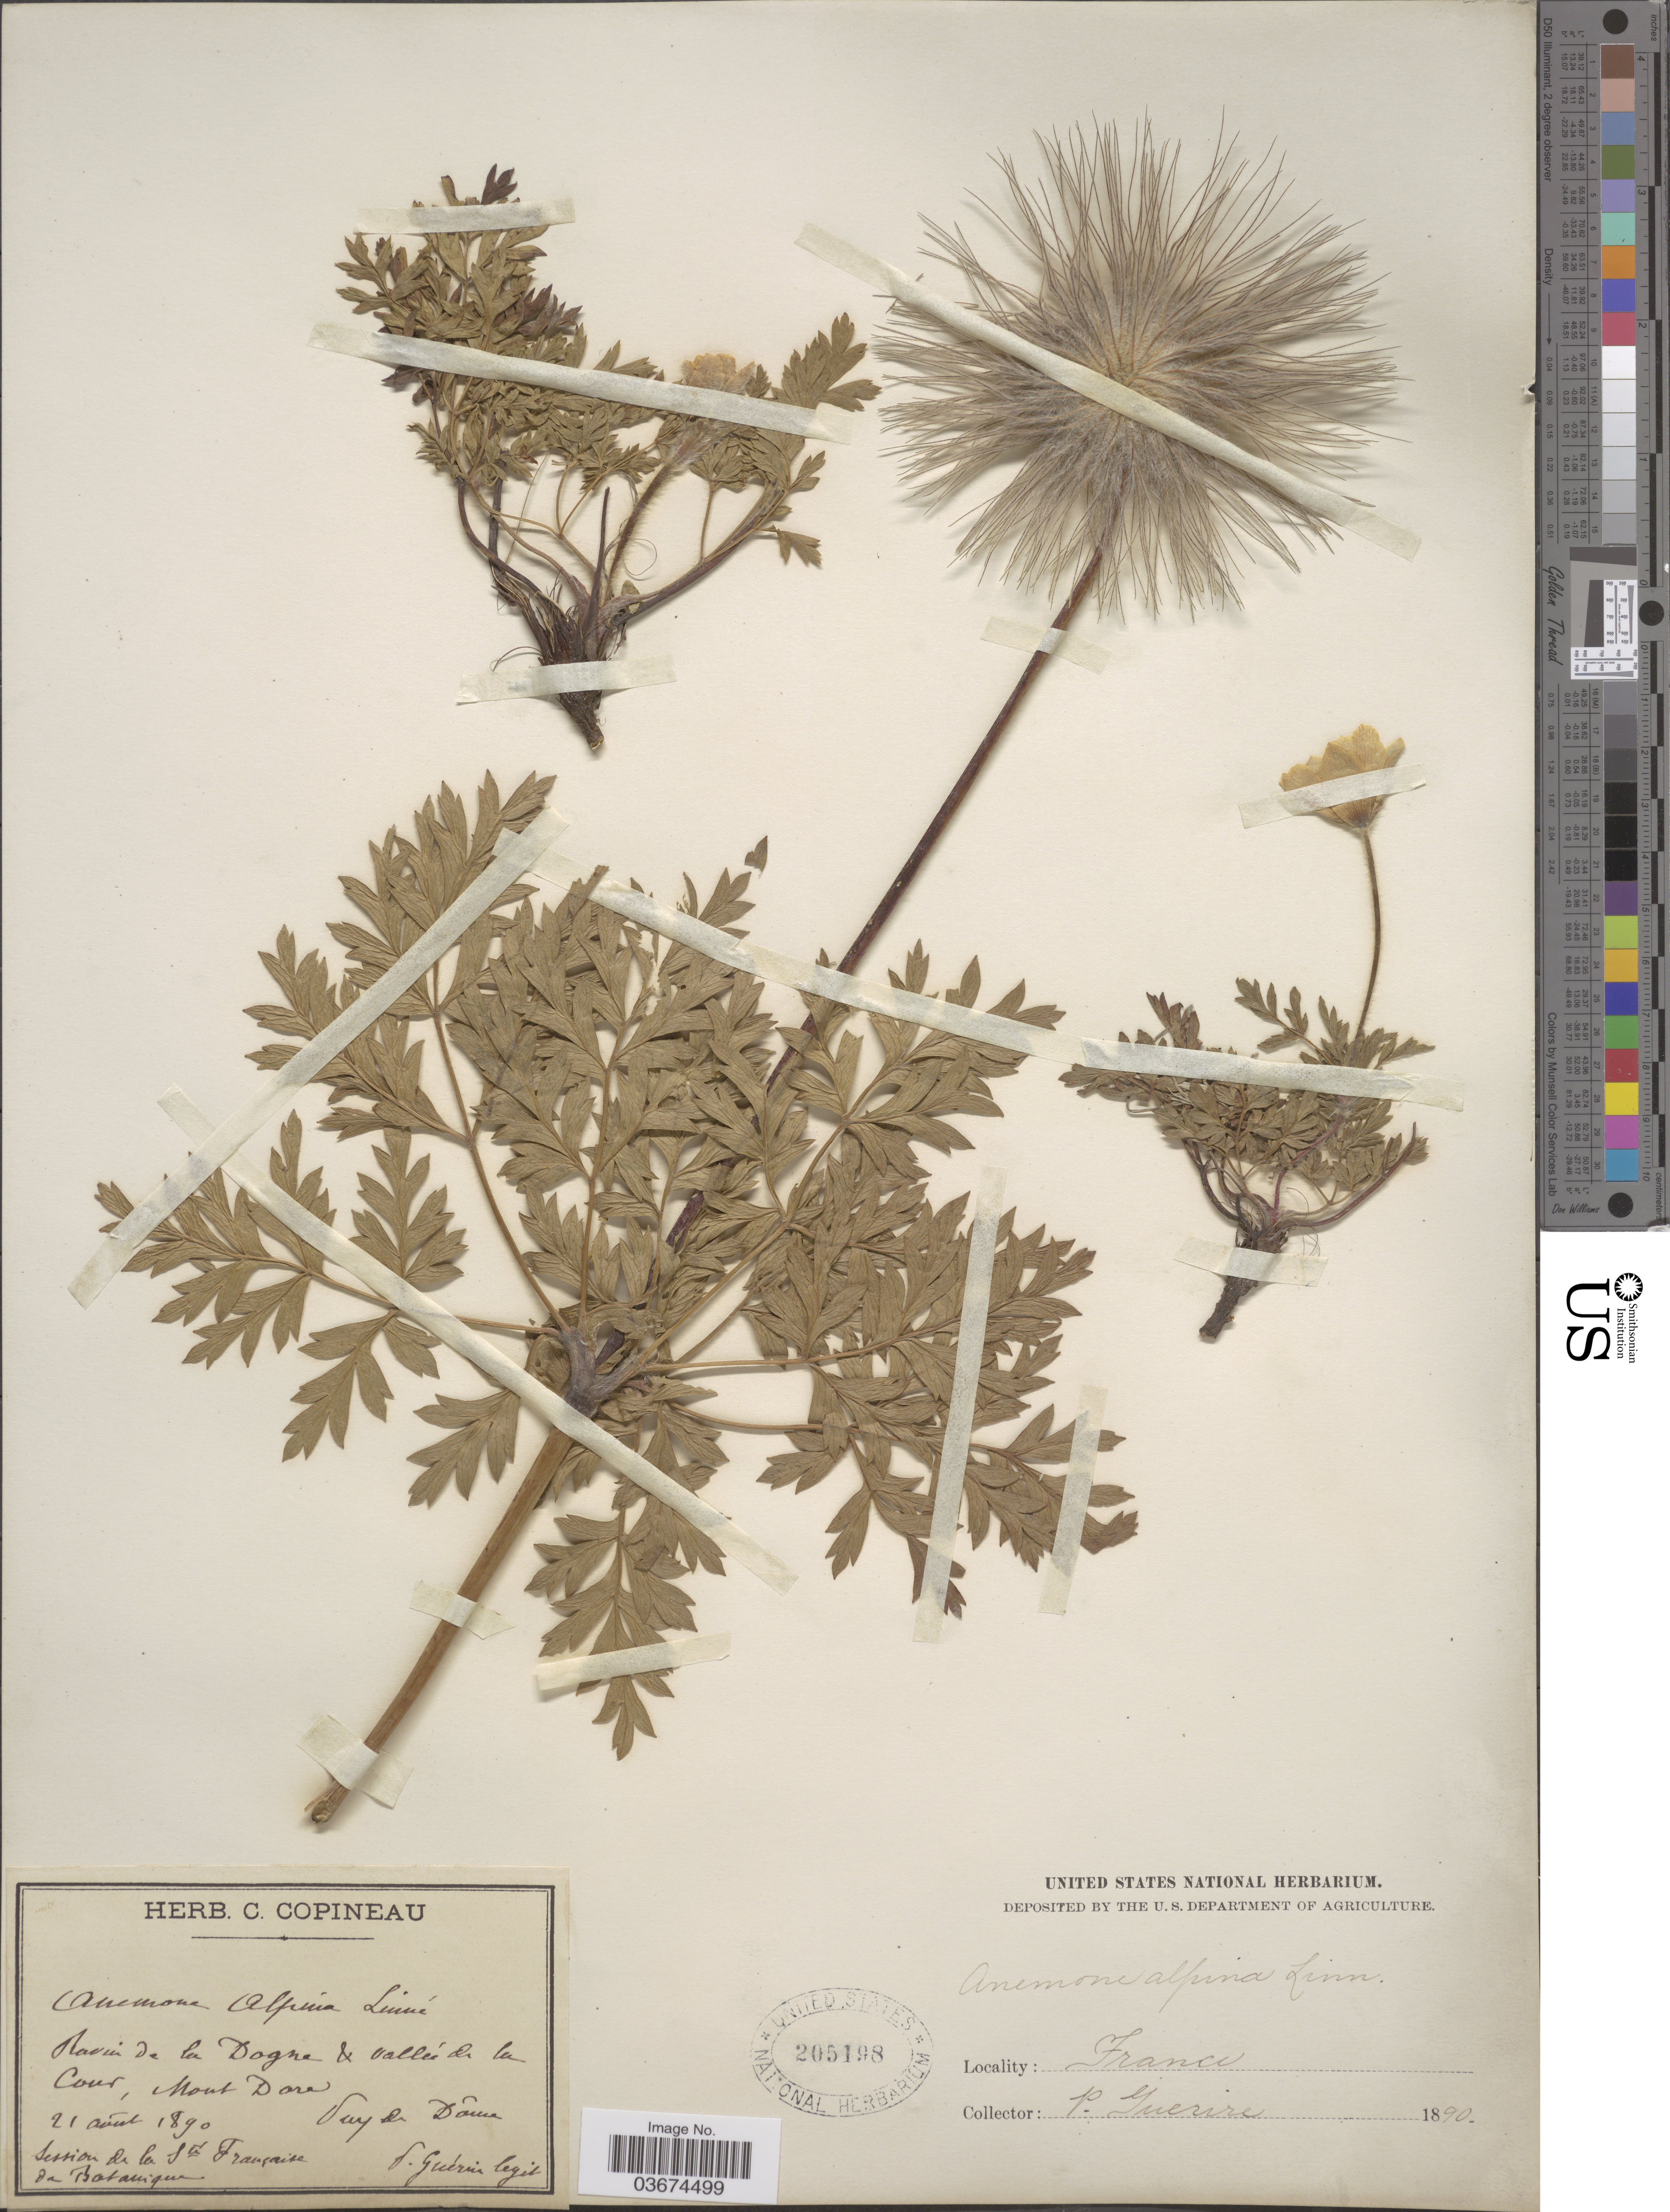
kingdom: Plantae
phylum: Tracheophyta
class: Magnoliopsida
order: Ranunculales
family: Ranunculaceae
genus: Pulsatilla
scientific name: Pulsatilla alpina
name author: Delarbre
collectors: P. Guerire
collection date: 1890-08-21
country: France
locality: Ravin de la Dogne & vallée de la Cour, Mont Dore. Puy de Dôme.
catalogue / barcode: US 205198